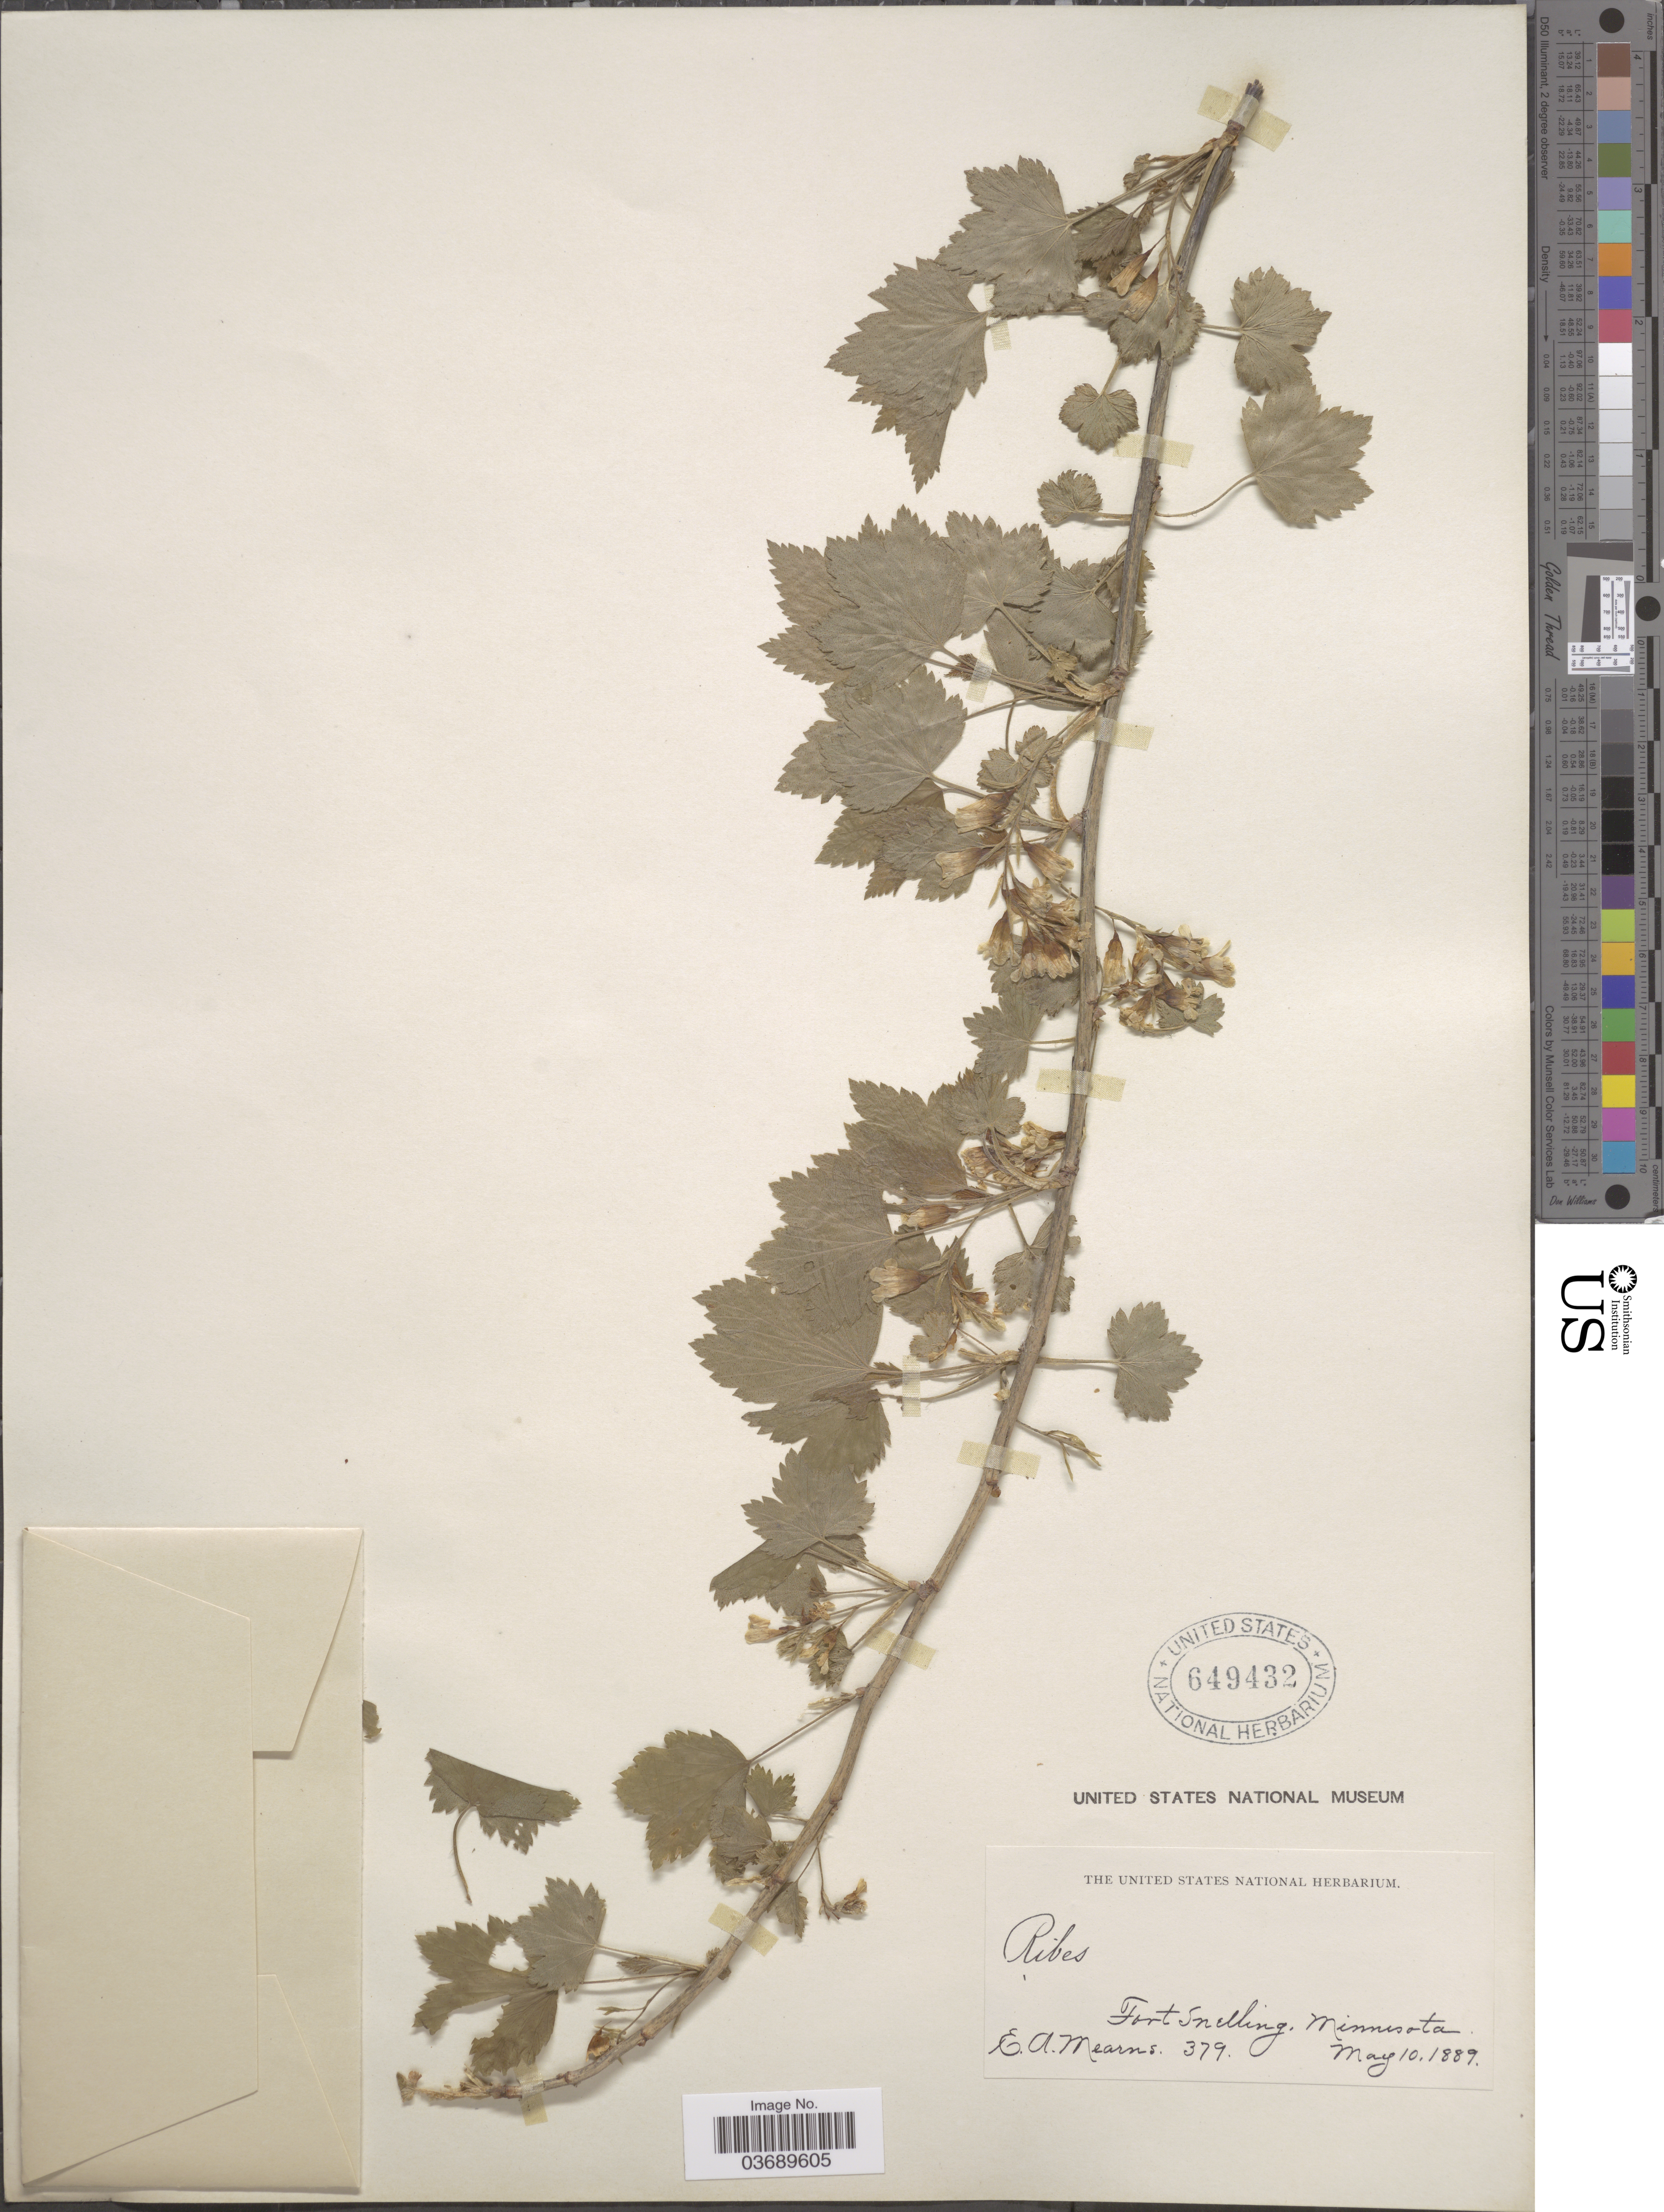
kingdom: Plantae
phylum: Tracheophyta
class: Magnoliopsida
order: Saxifragales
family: Grossulariaceae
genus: Ribes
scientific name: Ribes sp.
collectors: E. A. Mearns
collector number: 379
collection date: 1889-05-10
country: United States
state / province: Minnesota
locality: Fort Snelling.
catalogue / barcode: US 649432